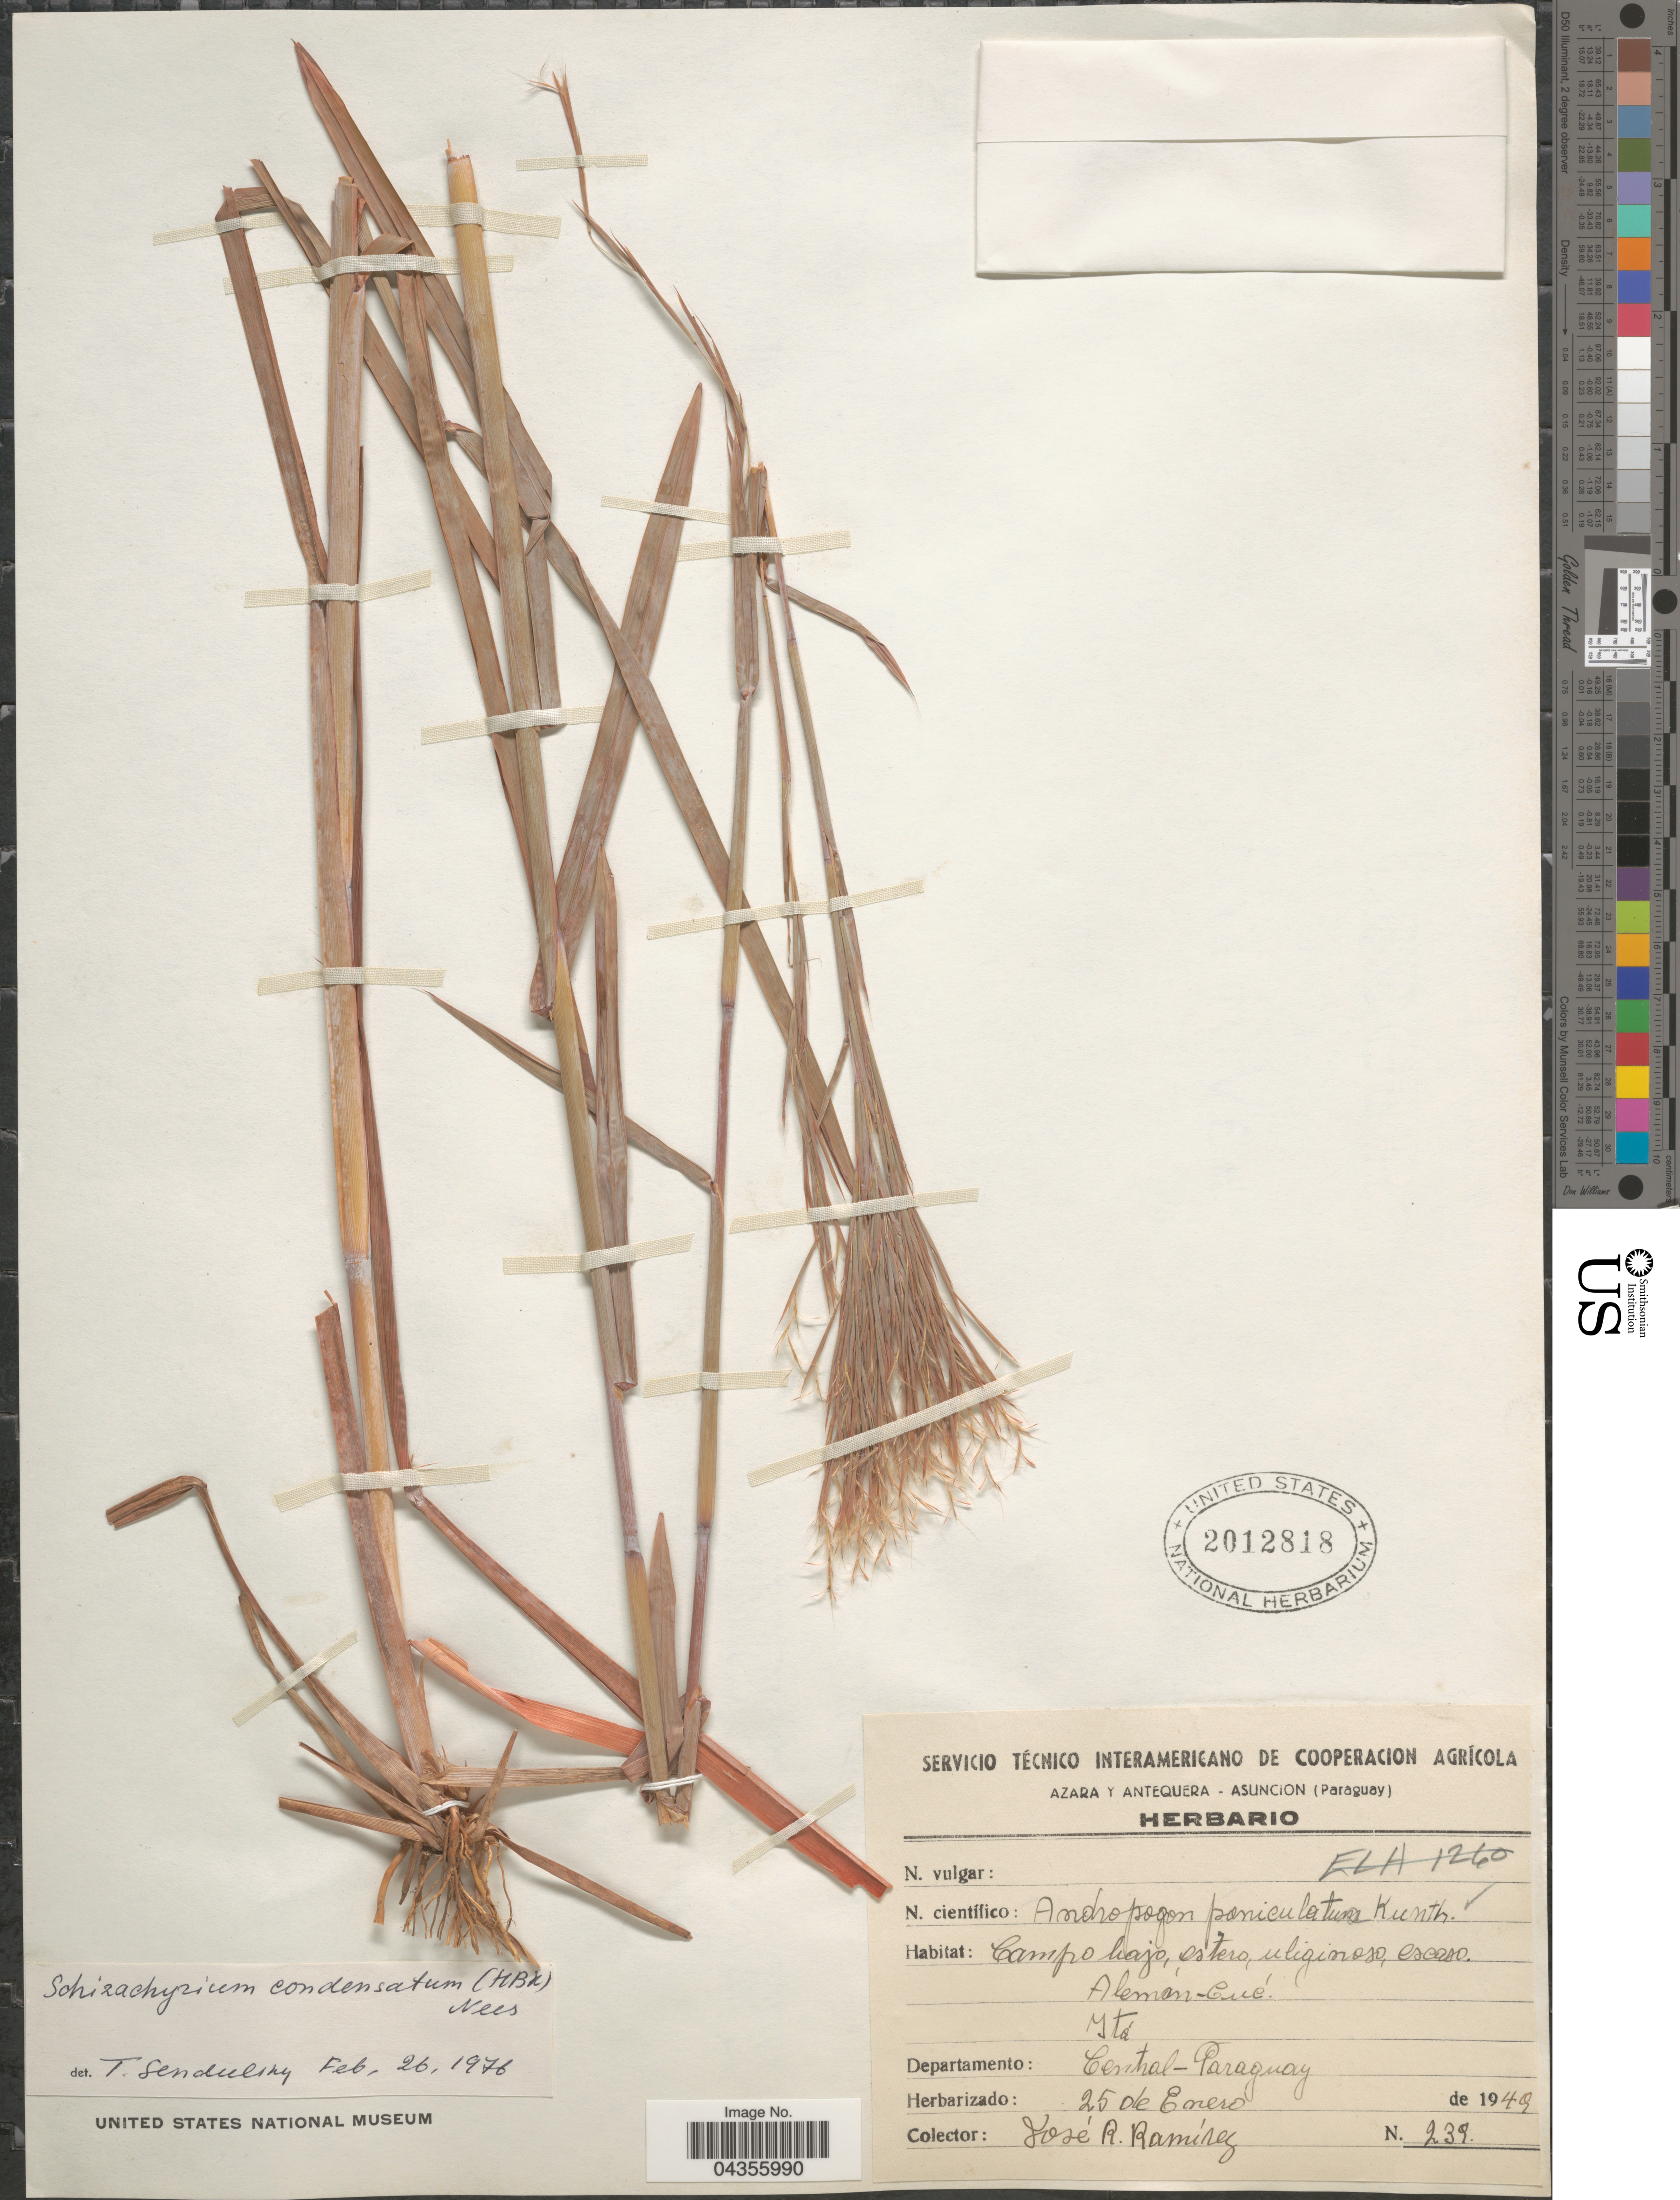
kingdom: Plantae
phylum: Tracheophyta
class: Liliopsida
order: Poales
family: Poaceae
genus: Schizachyrium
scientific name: Schizachyrium condensatum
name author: (Kunth) Nees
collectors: J. Ramírez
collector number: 239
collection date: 1949-01-25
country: Paraguay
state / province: Central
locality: Alemán-Cué. Itá. Departamento: Central.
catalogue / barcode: US 2012818